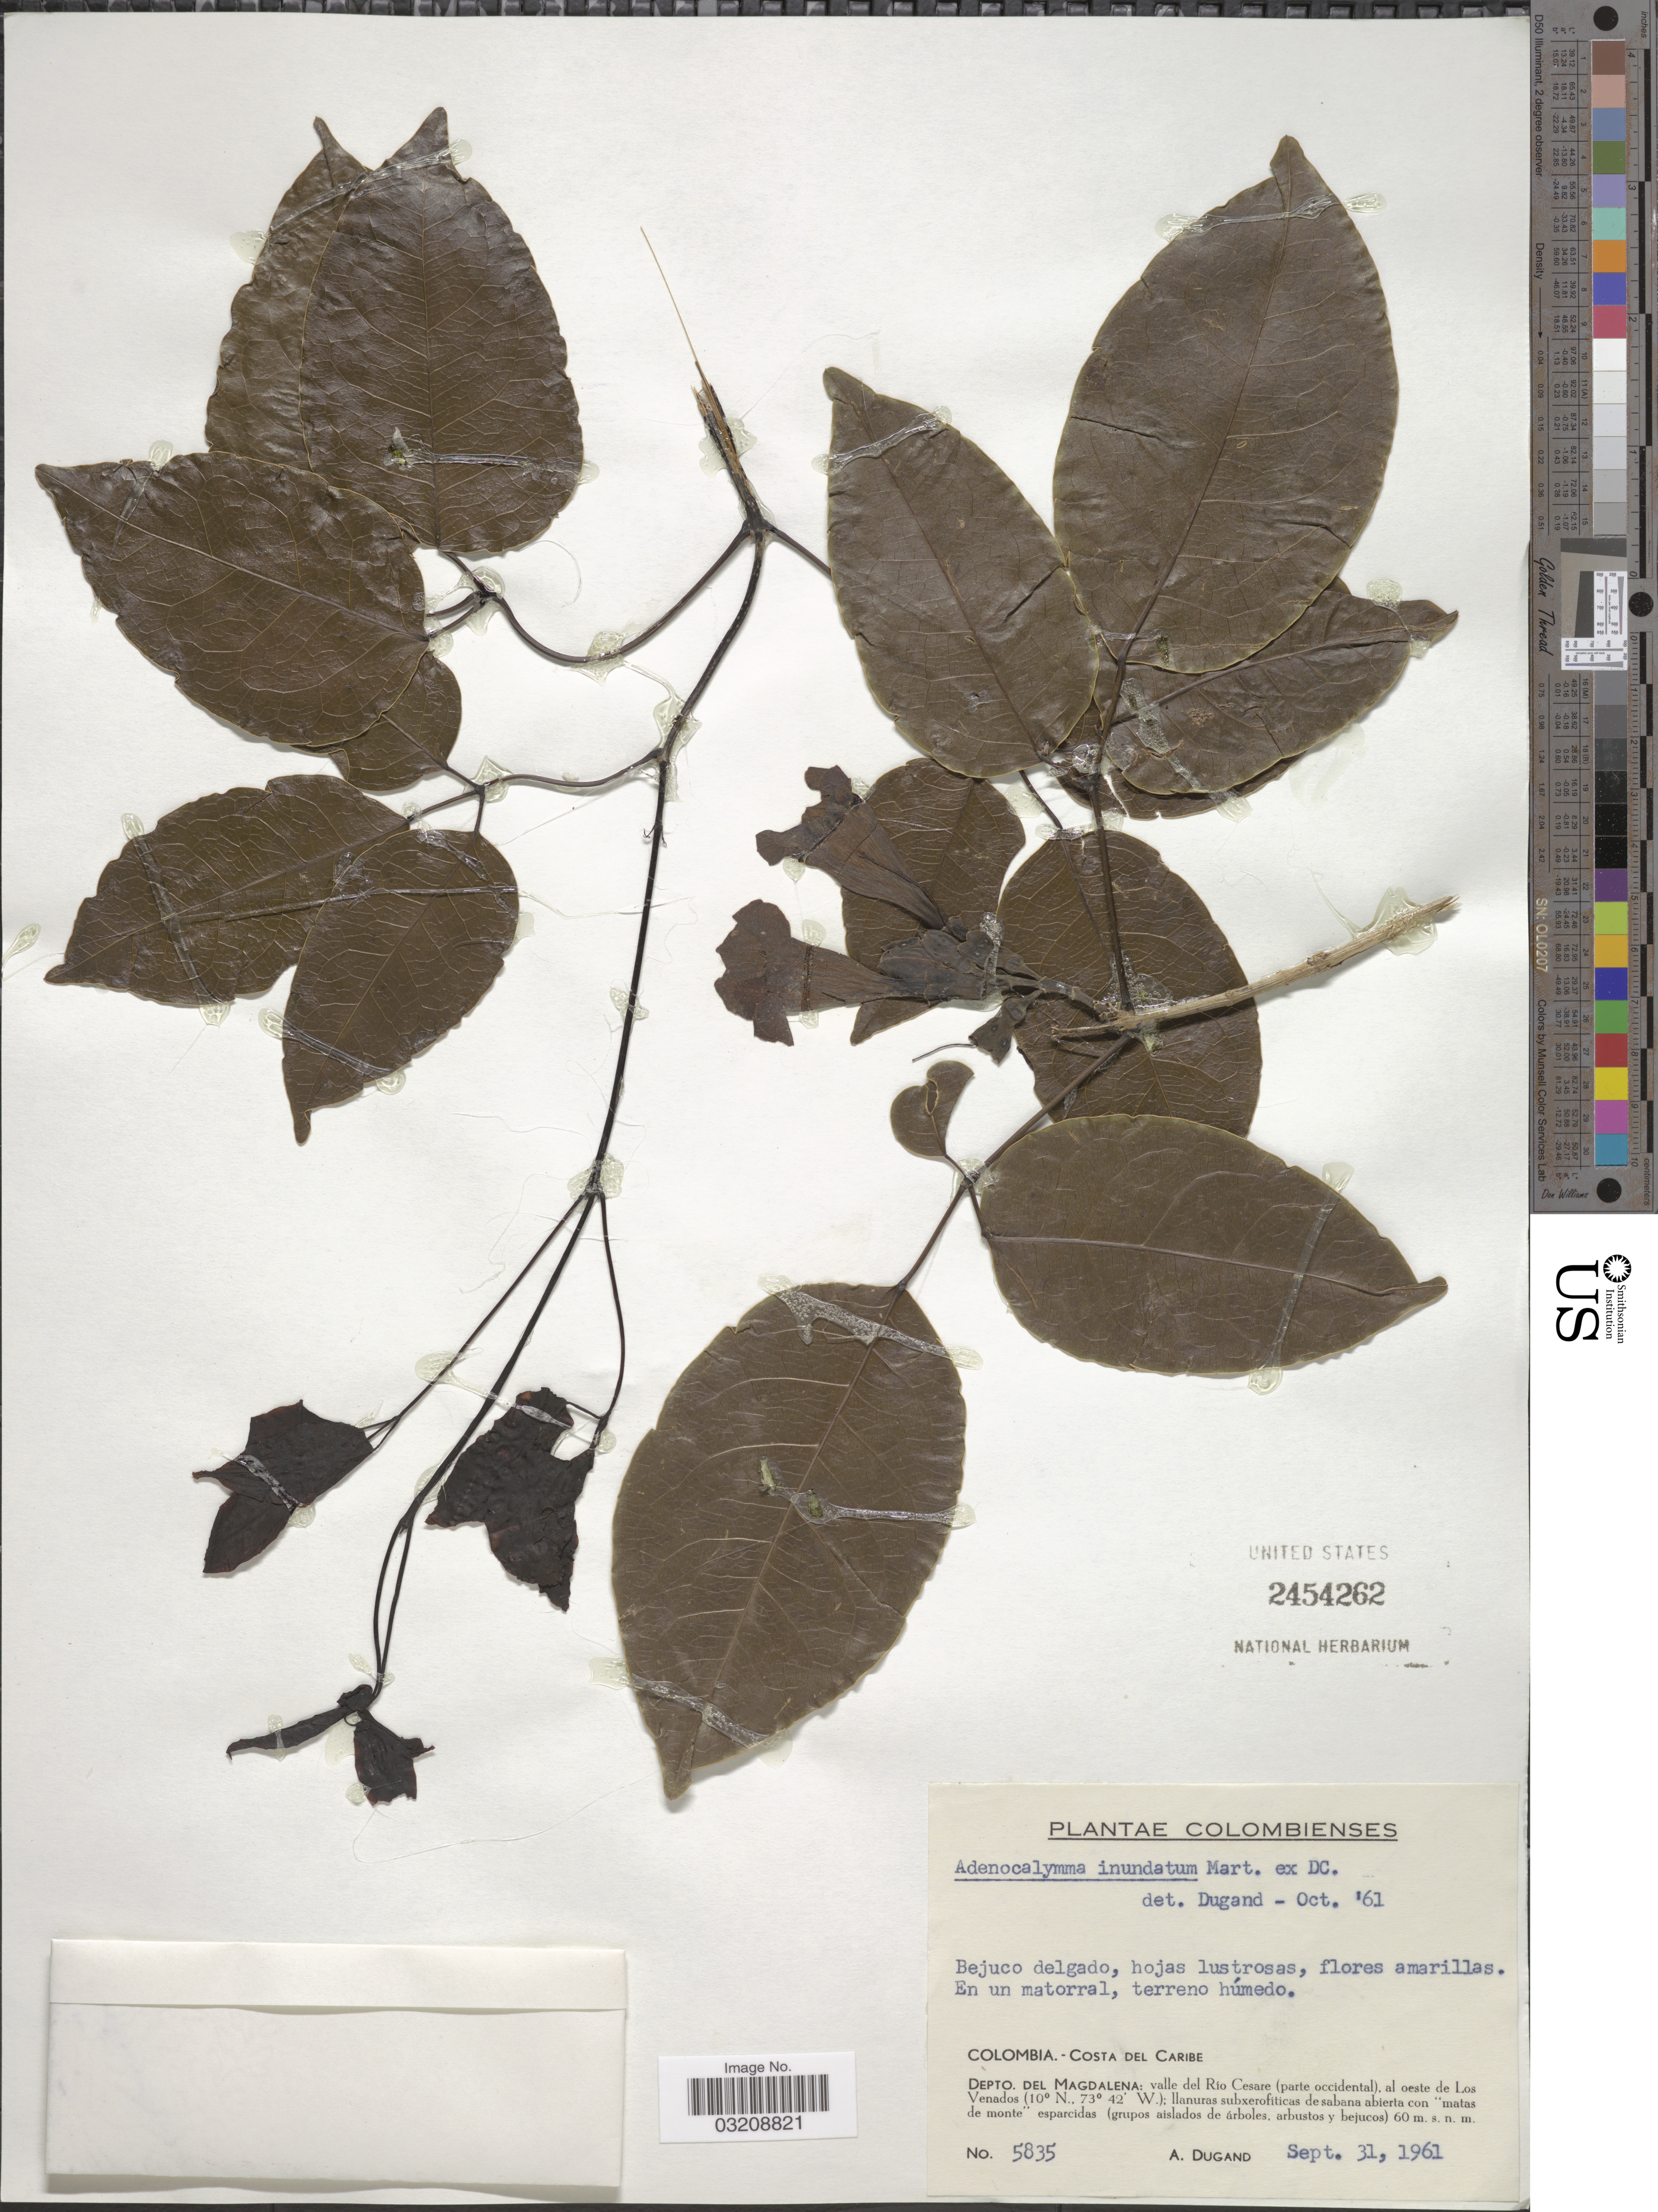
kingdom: Plantae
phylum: Tracheophyta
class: Magnoliopsida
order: Lamiales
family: Bignoniaceae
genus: Adenocalymma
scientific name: Adenocalymma inundatum var. inundatum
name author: Mart. ex DC.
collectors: A. Dugand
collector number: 5835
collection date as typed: Transcribed d/m/y: 31/9/1961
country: Colombia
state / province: Magdalena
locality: Costa del Caribe. Depto. del Magdalena.: valle del Río Cesare (parte occidental). al oeste de Los Venados.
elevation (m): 60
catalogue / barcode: US 2454262